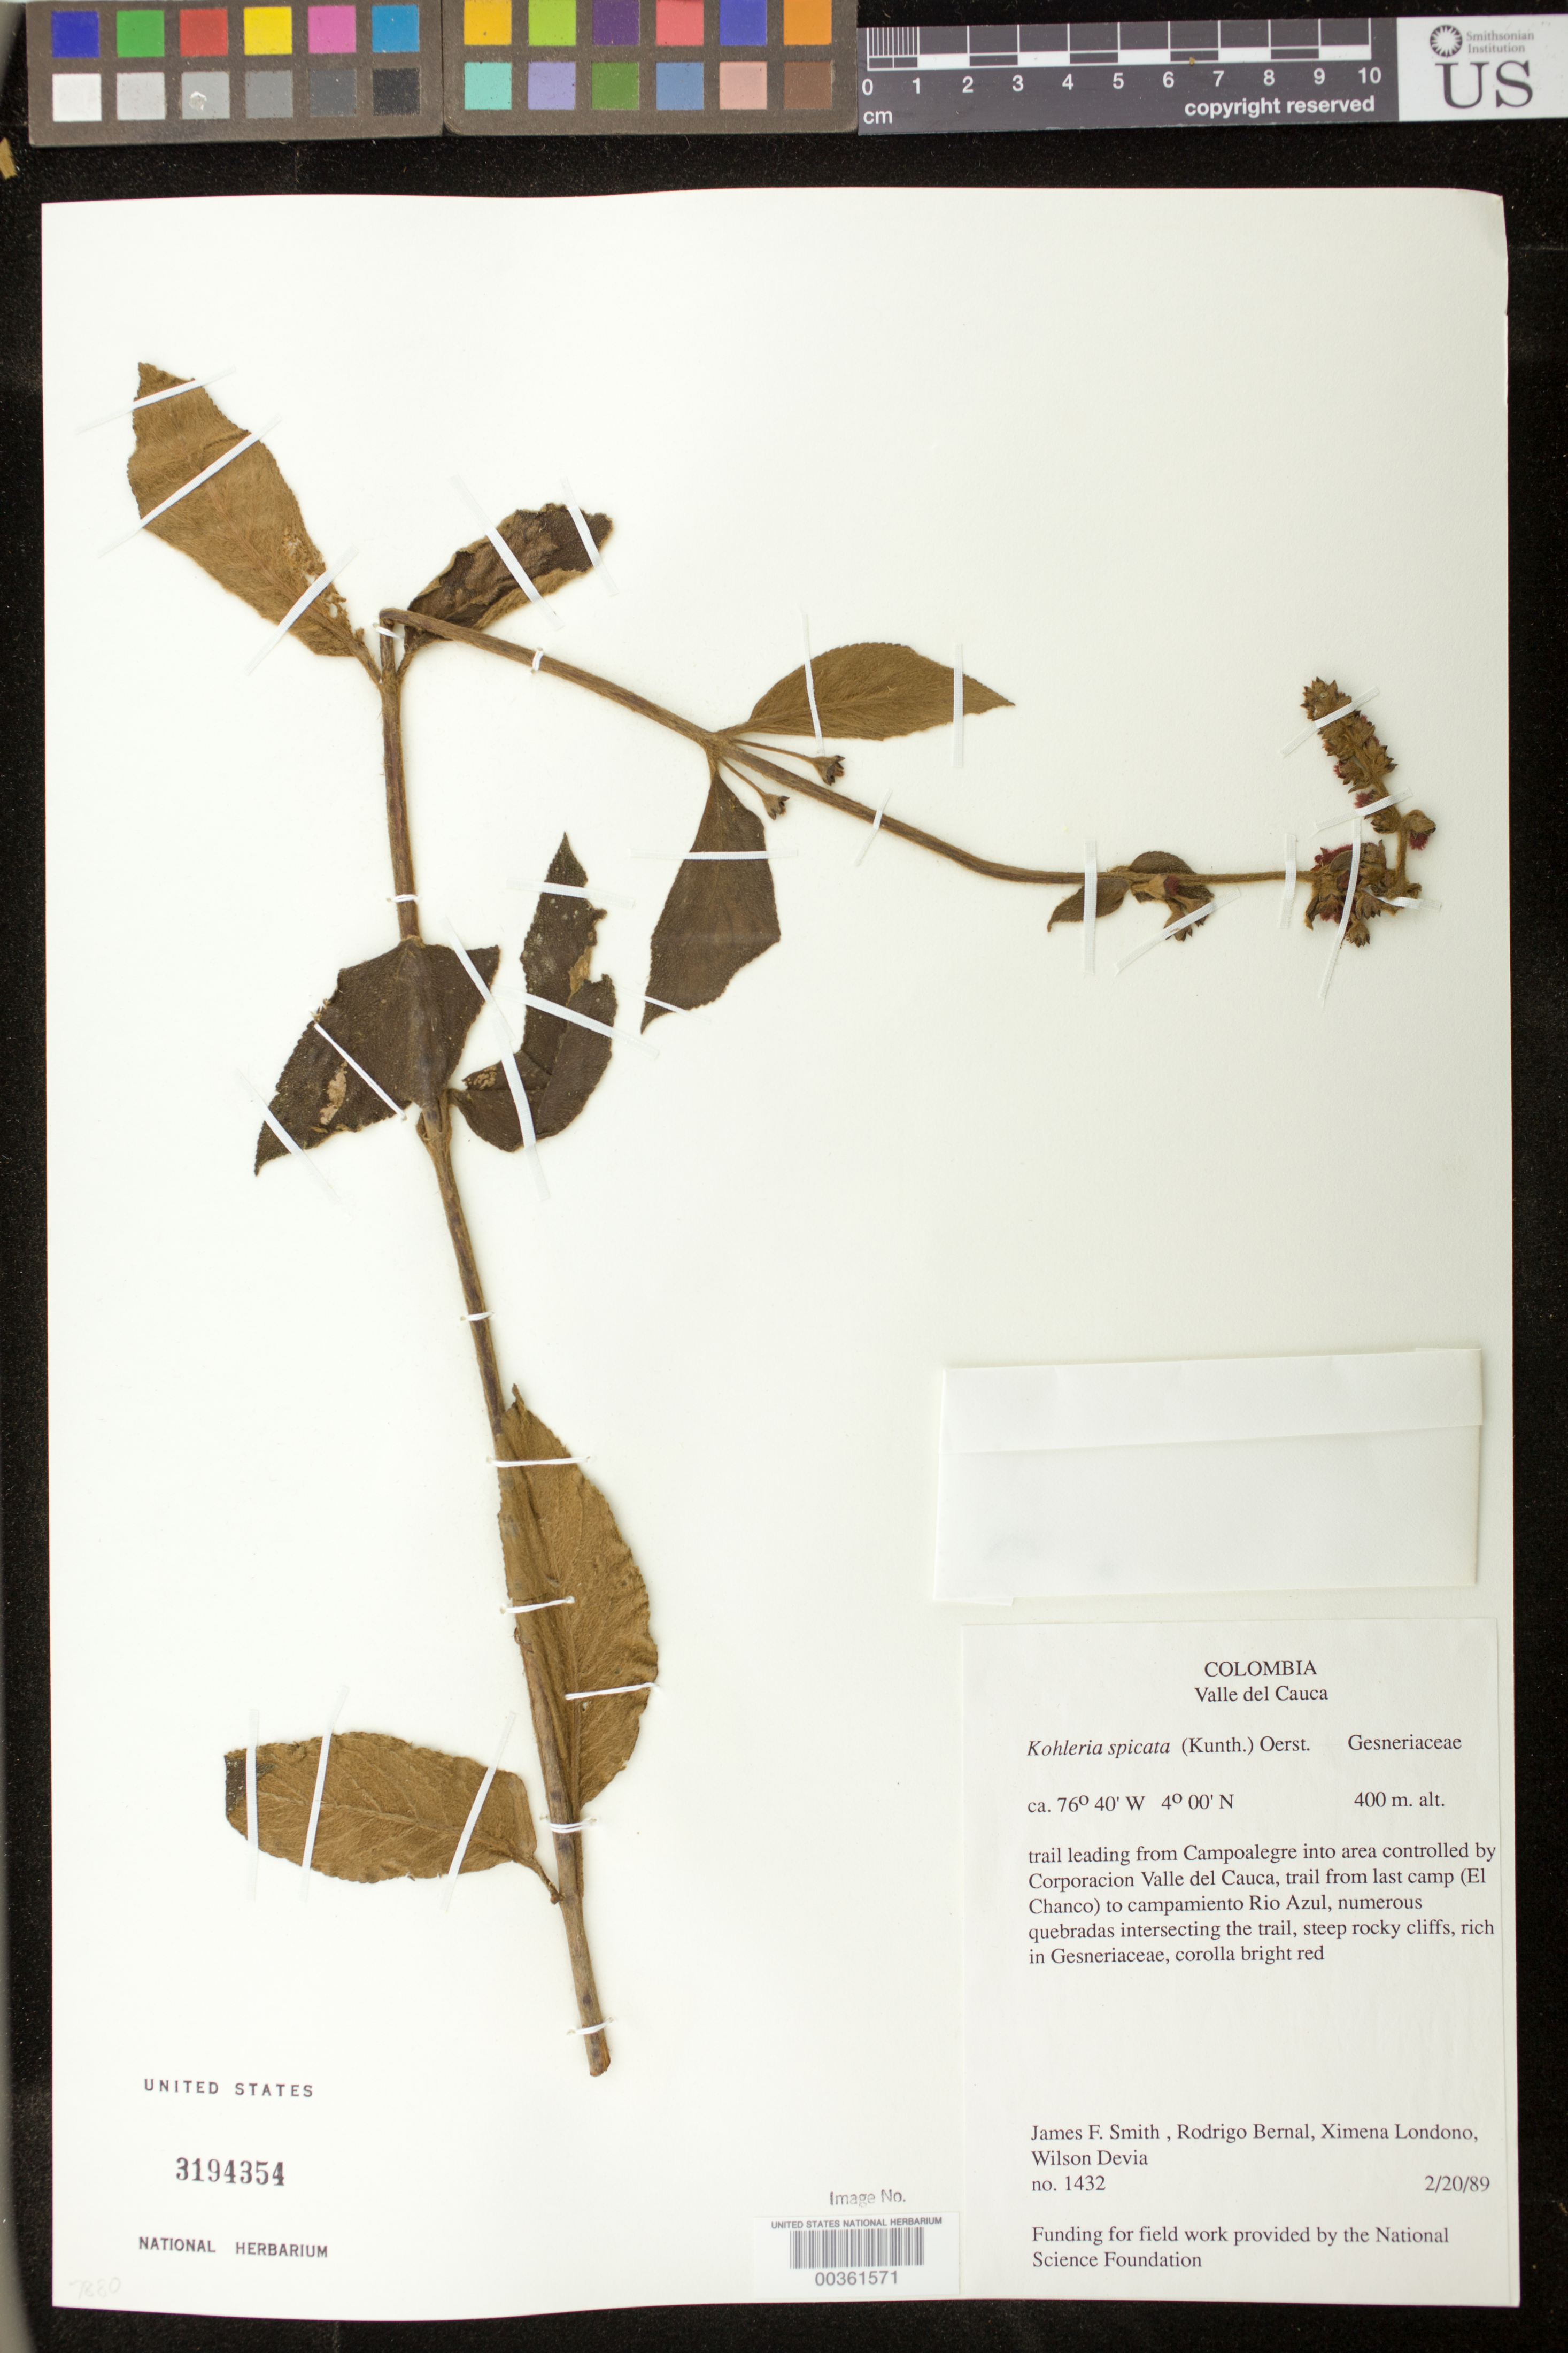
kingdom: Plantae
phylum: Tracheophyta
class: Magnoliopsida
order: Lamiales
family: Gesneriaceae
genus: Kohleria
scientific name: Kohleria spicata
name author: (Kunth) Oerst.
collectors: J. Smith, R. Bernal, X. Londoño & W. Devia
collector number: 1432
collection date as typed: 20 Feb 1989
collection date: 1989-02-20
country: Colombia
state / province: Valle del Cauca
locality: Trail leading from Campoalegre into area controlled by Corporacion Valle del Cauca, trail fromlast camp to Campamiento Rio Azul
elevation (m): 400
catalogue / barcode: US 3194354